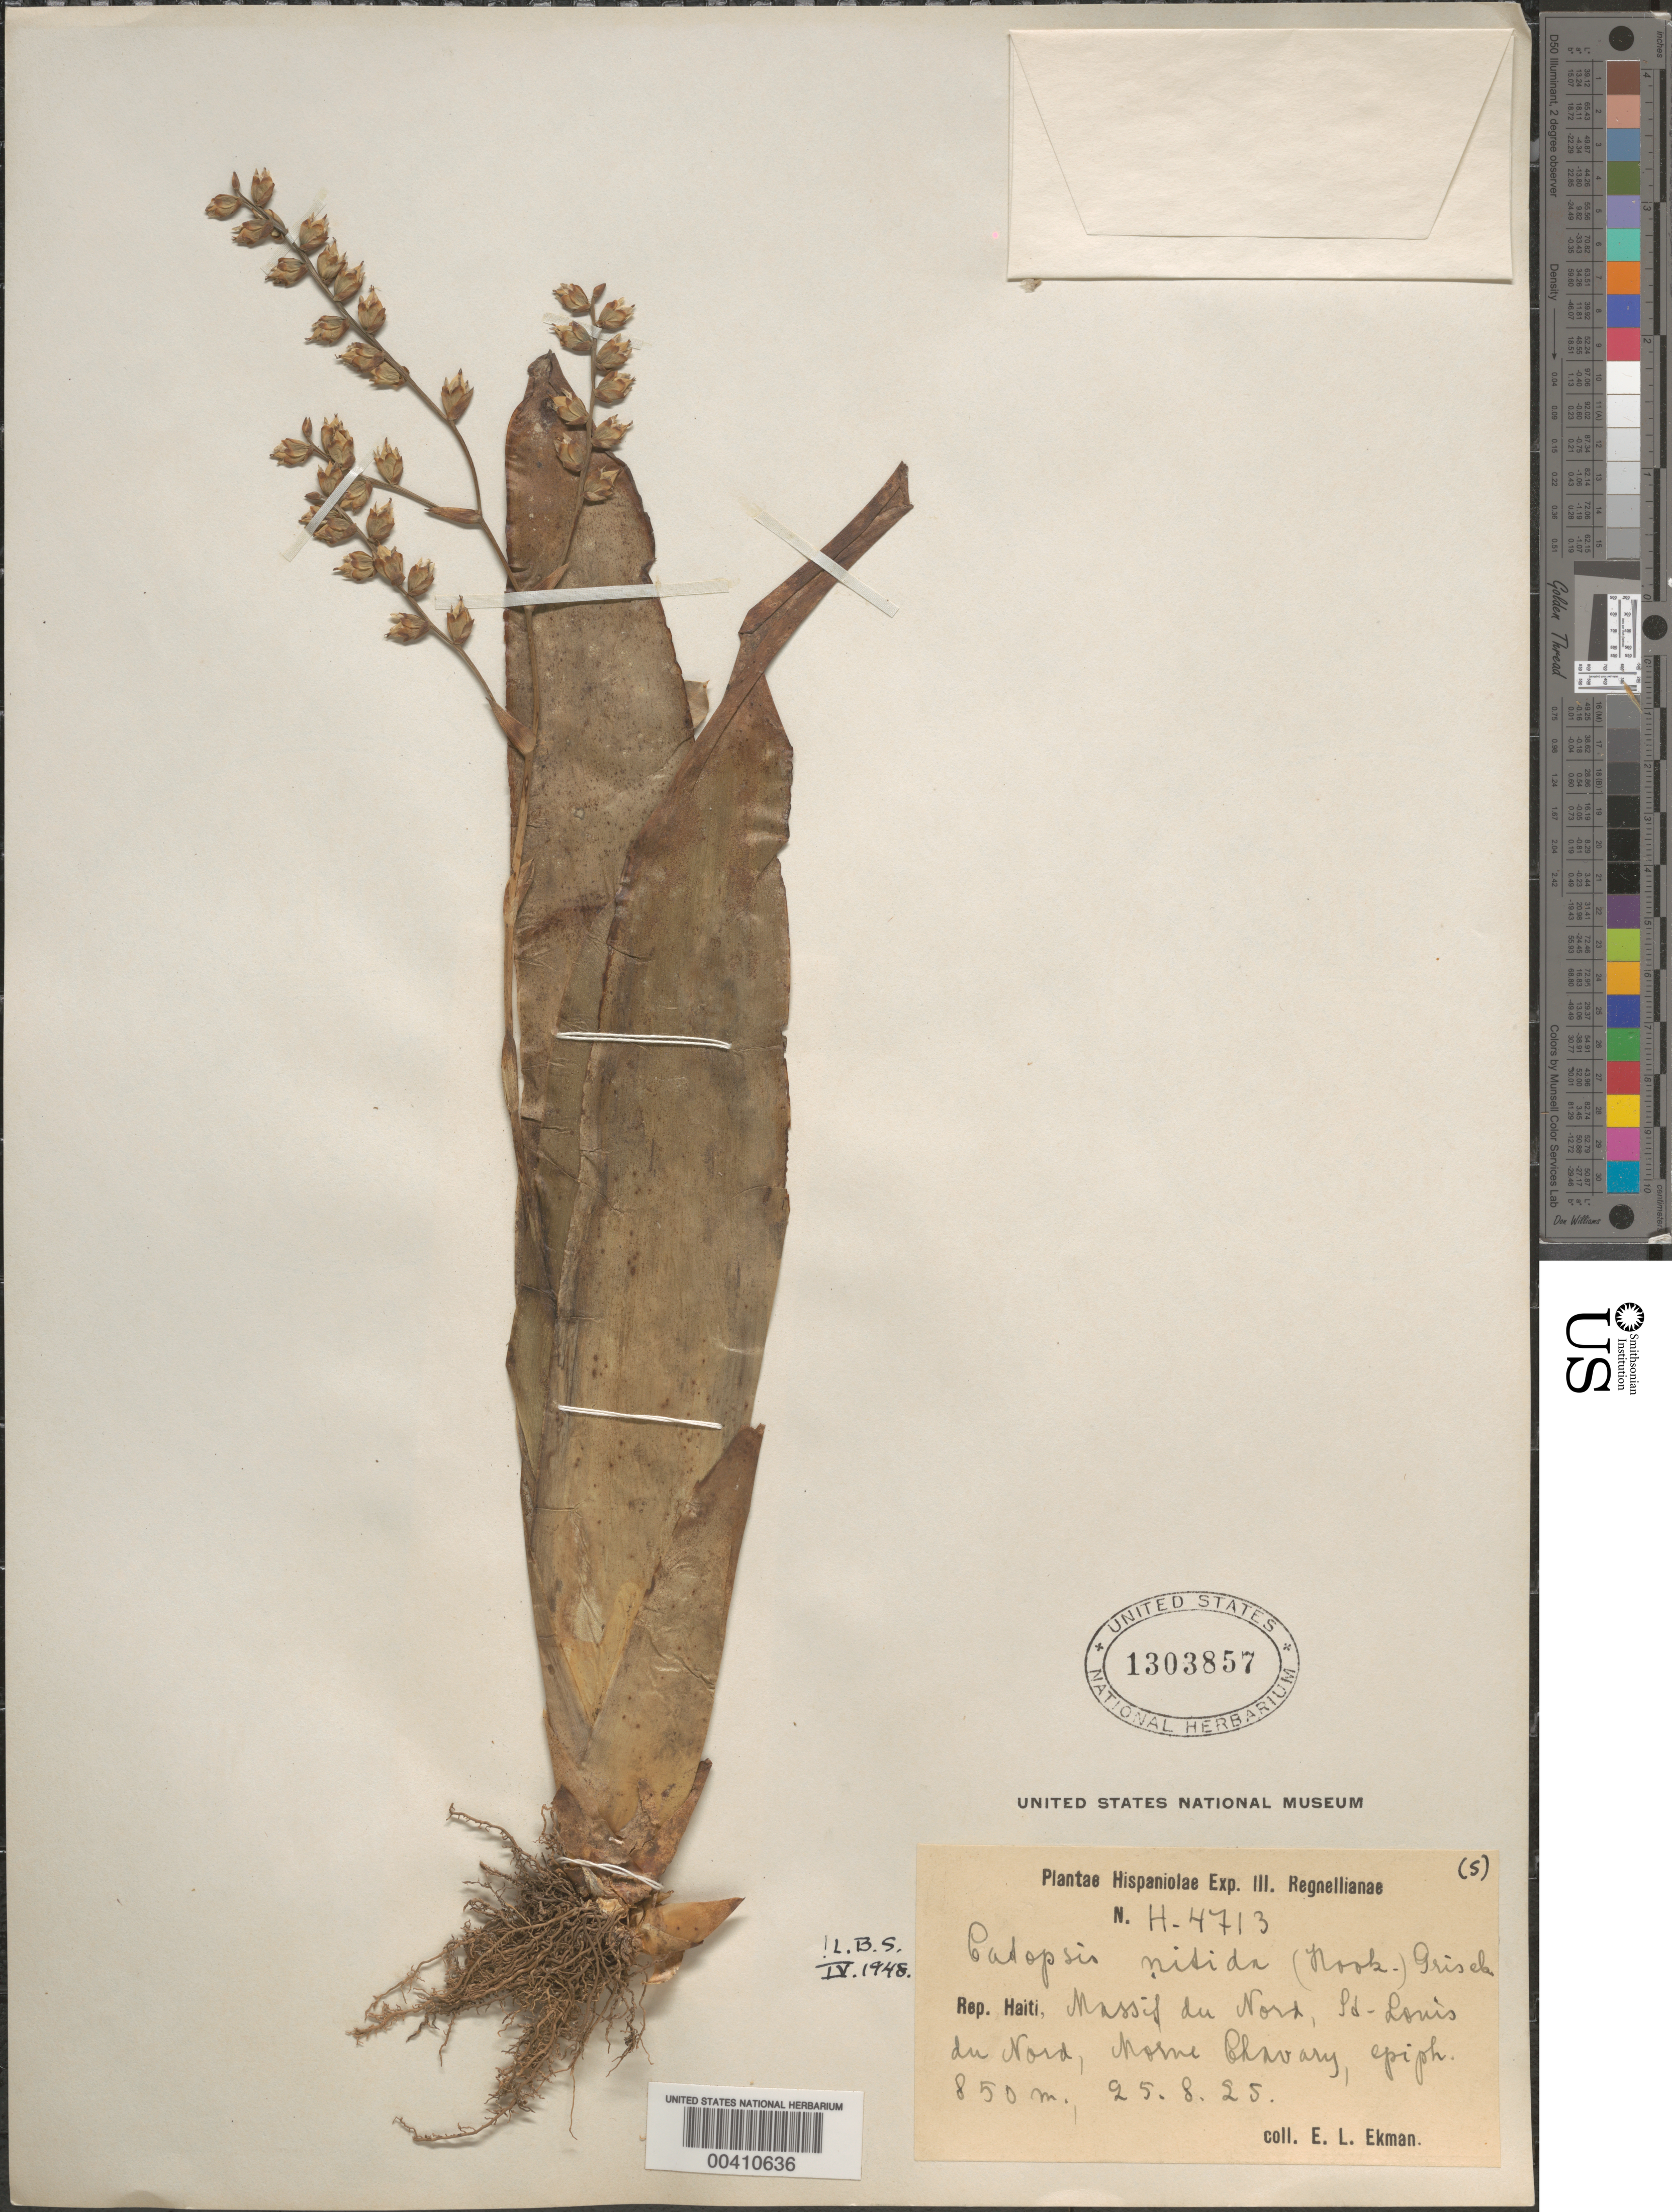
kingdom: Plantae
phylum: Tracheophyta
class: Liliopsida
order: Poales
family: Bromeliaceae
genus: Catopsis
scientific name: Catopsis nitida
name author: (Hook.) Griseb.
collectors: E. L. Ekman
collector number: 4713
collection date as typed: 25 Aug 1925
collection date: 1925-08-25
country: Haiti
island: Hispaniola Island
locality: Massif du nord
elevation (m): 850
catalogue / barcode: US 1303857